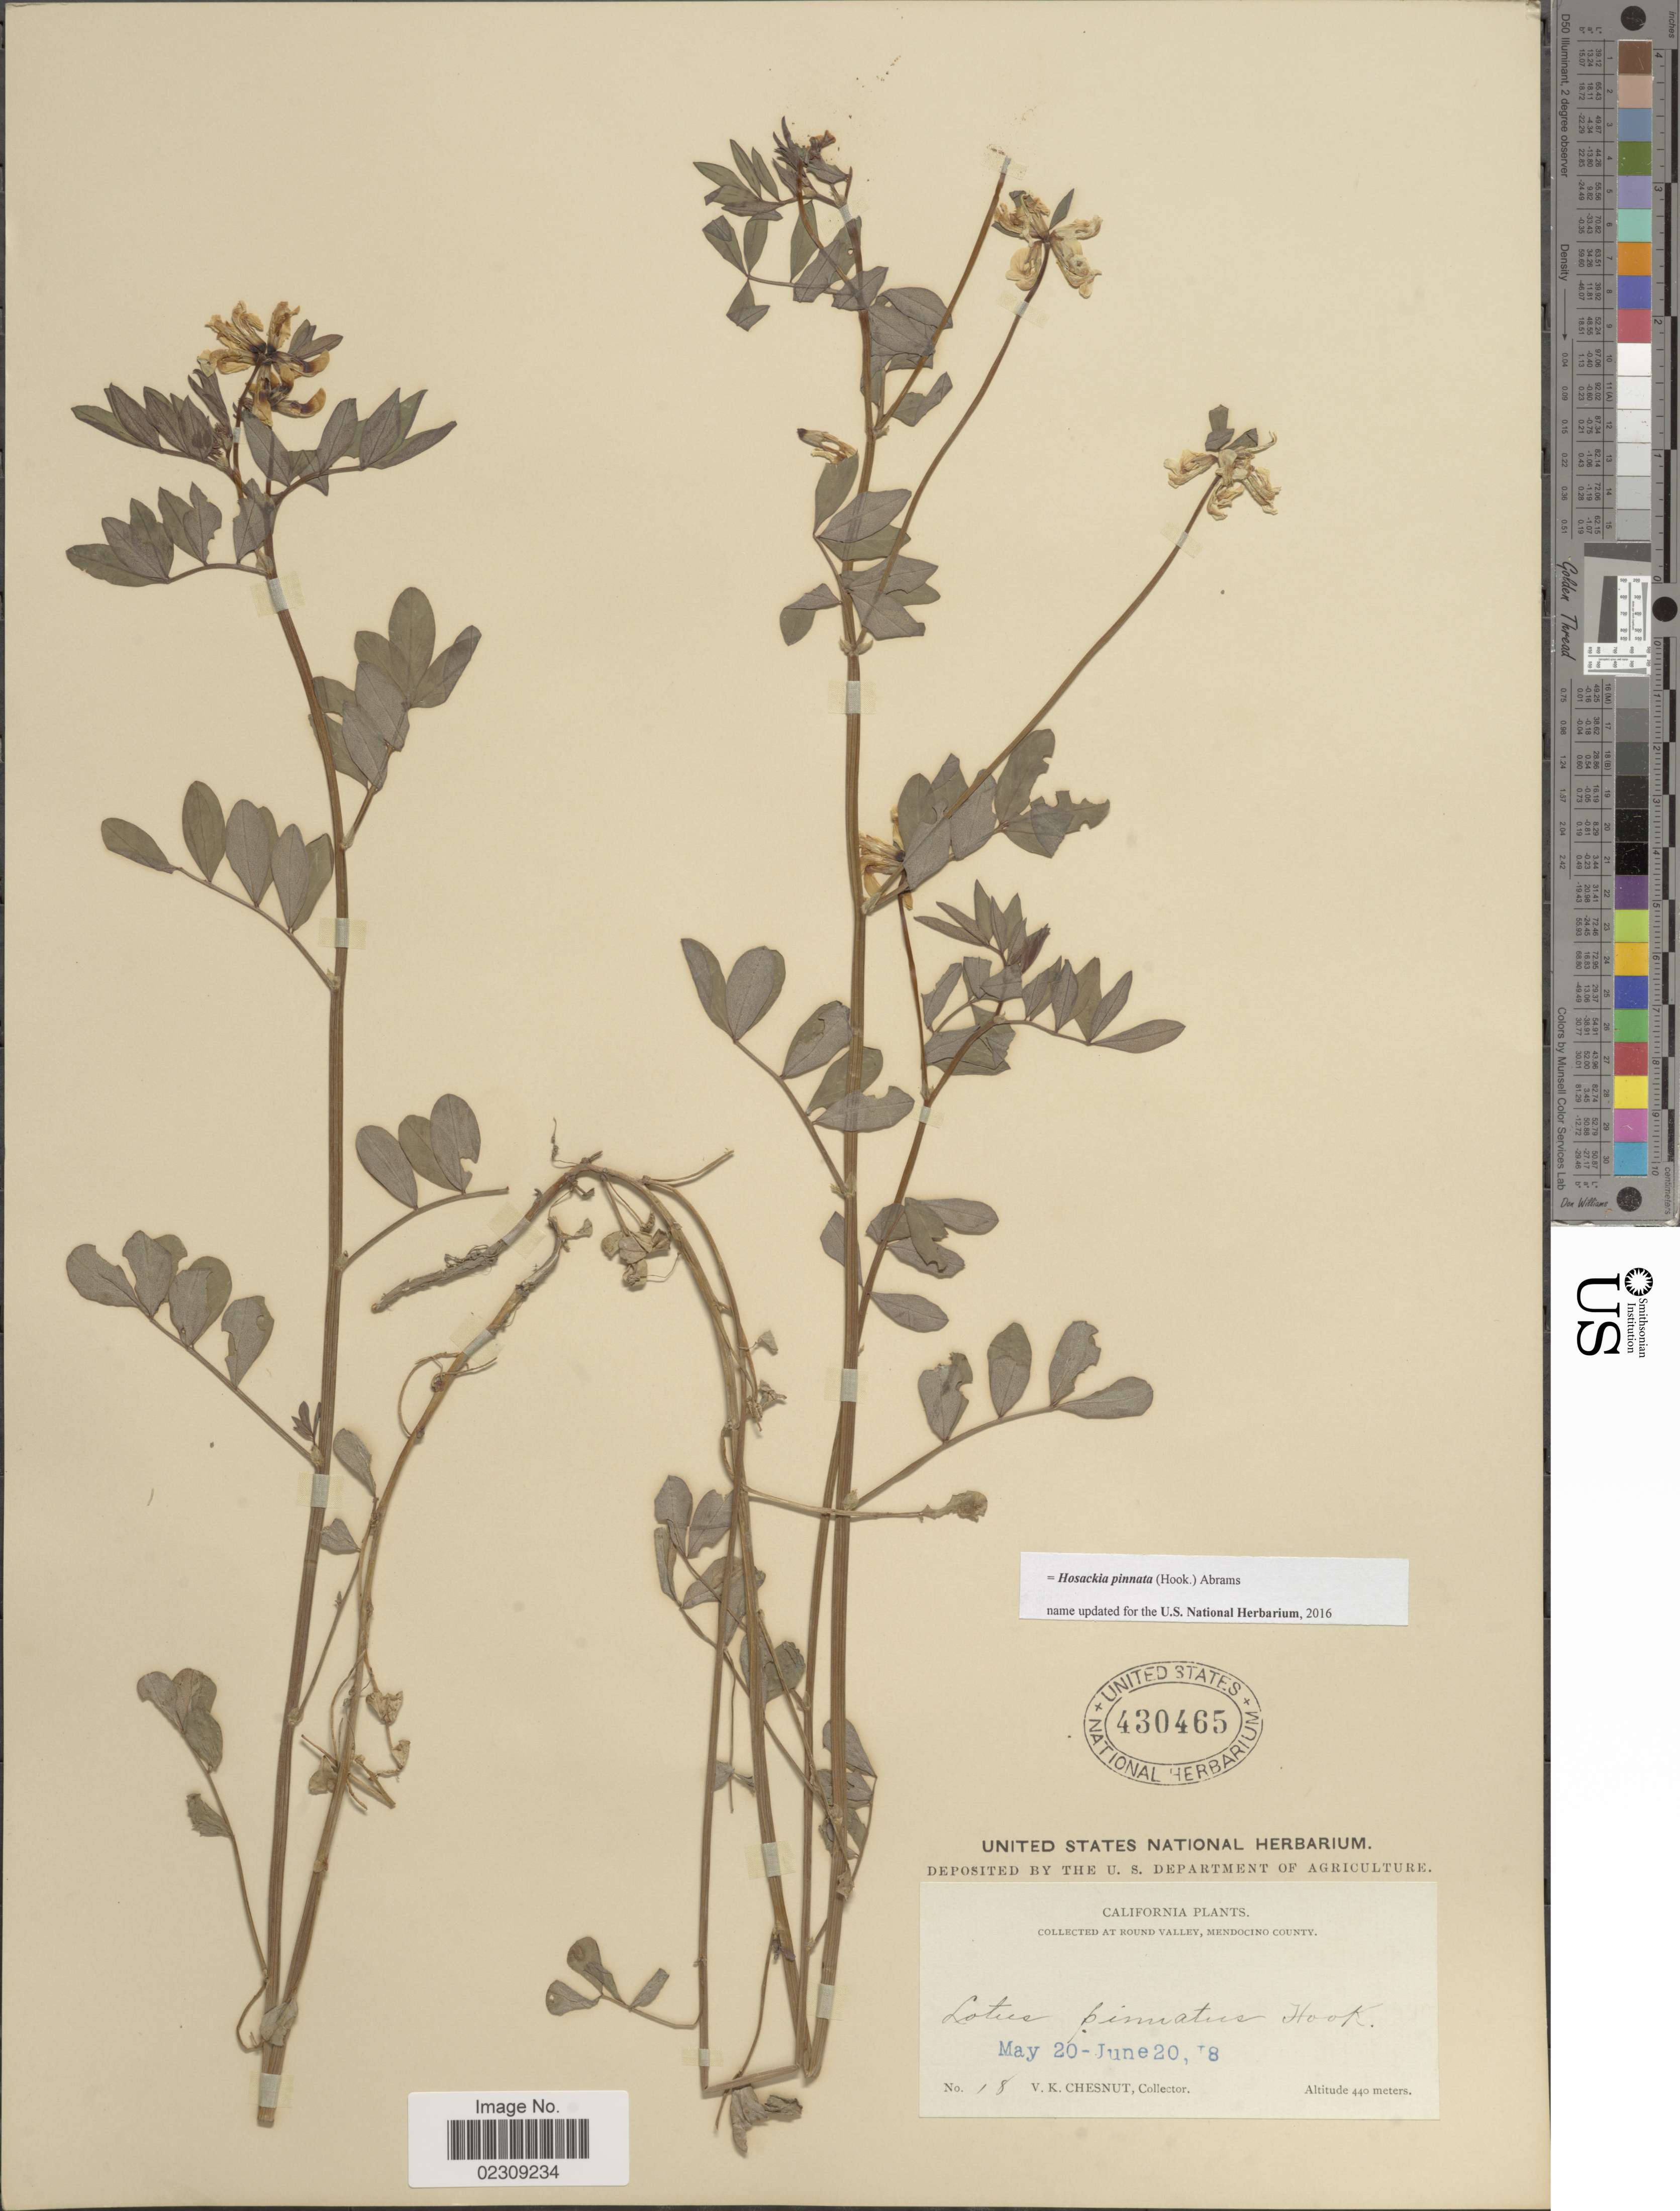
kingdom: Plantae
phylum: Tracheophyta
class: Magnoliopsida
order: Fabales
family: Fabaceae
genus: Hosackia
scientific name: Hosackia pinnata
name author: (Hook.) Abrams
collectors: V. Chesnut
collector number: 18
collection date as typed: Transcribed d/m/y: 20/5/18 to 20/6/18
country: United States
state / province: California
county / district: Mendocino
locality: At Round Valley, Mendocino County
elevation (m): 440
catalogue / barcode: US 430465